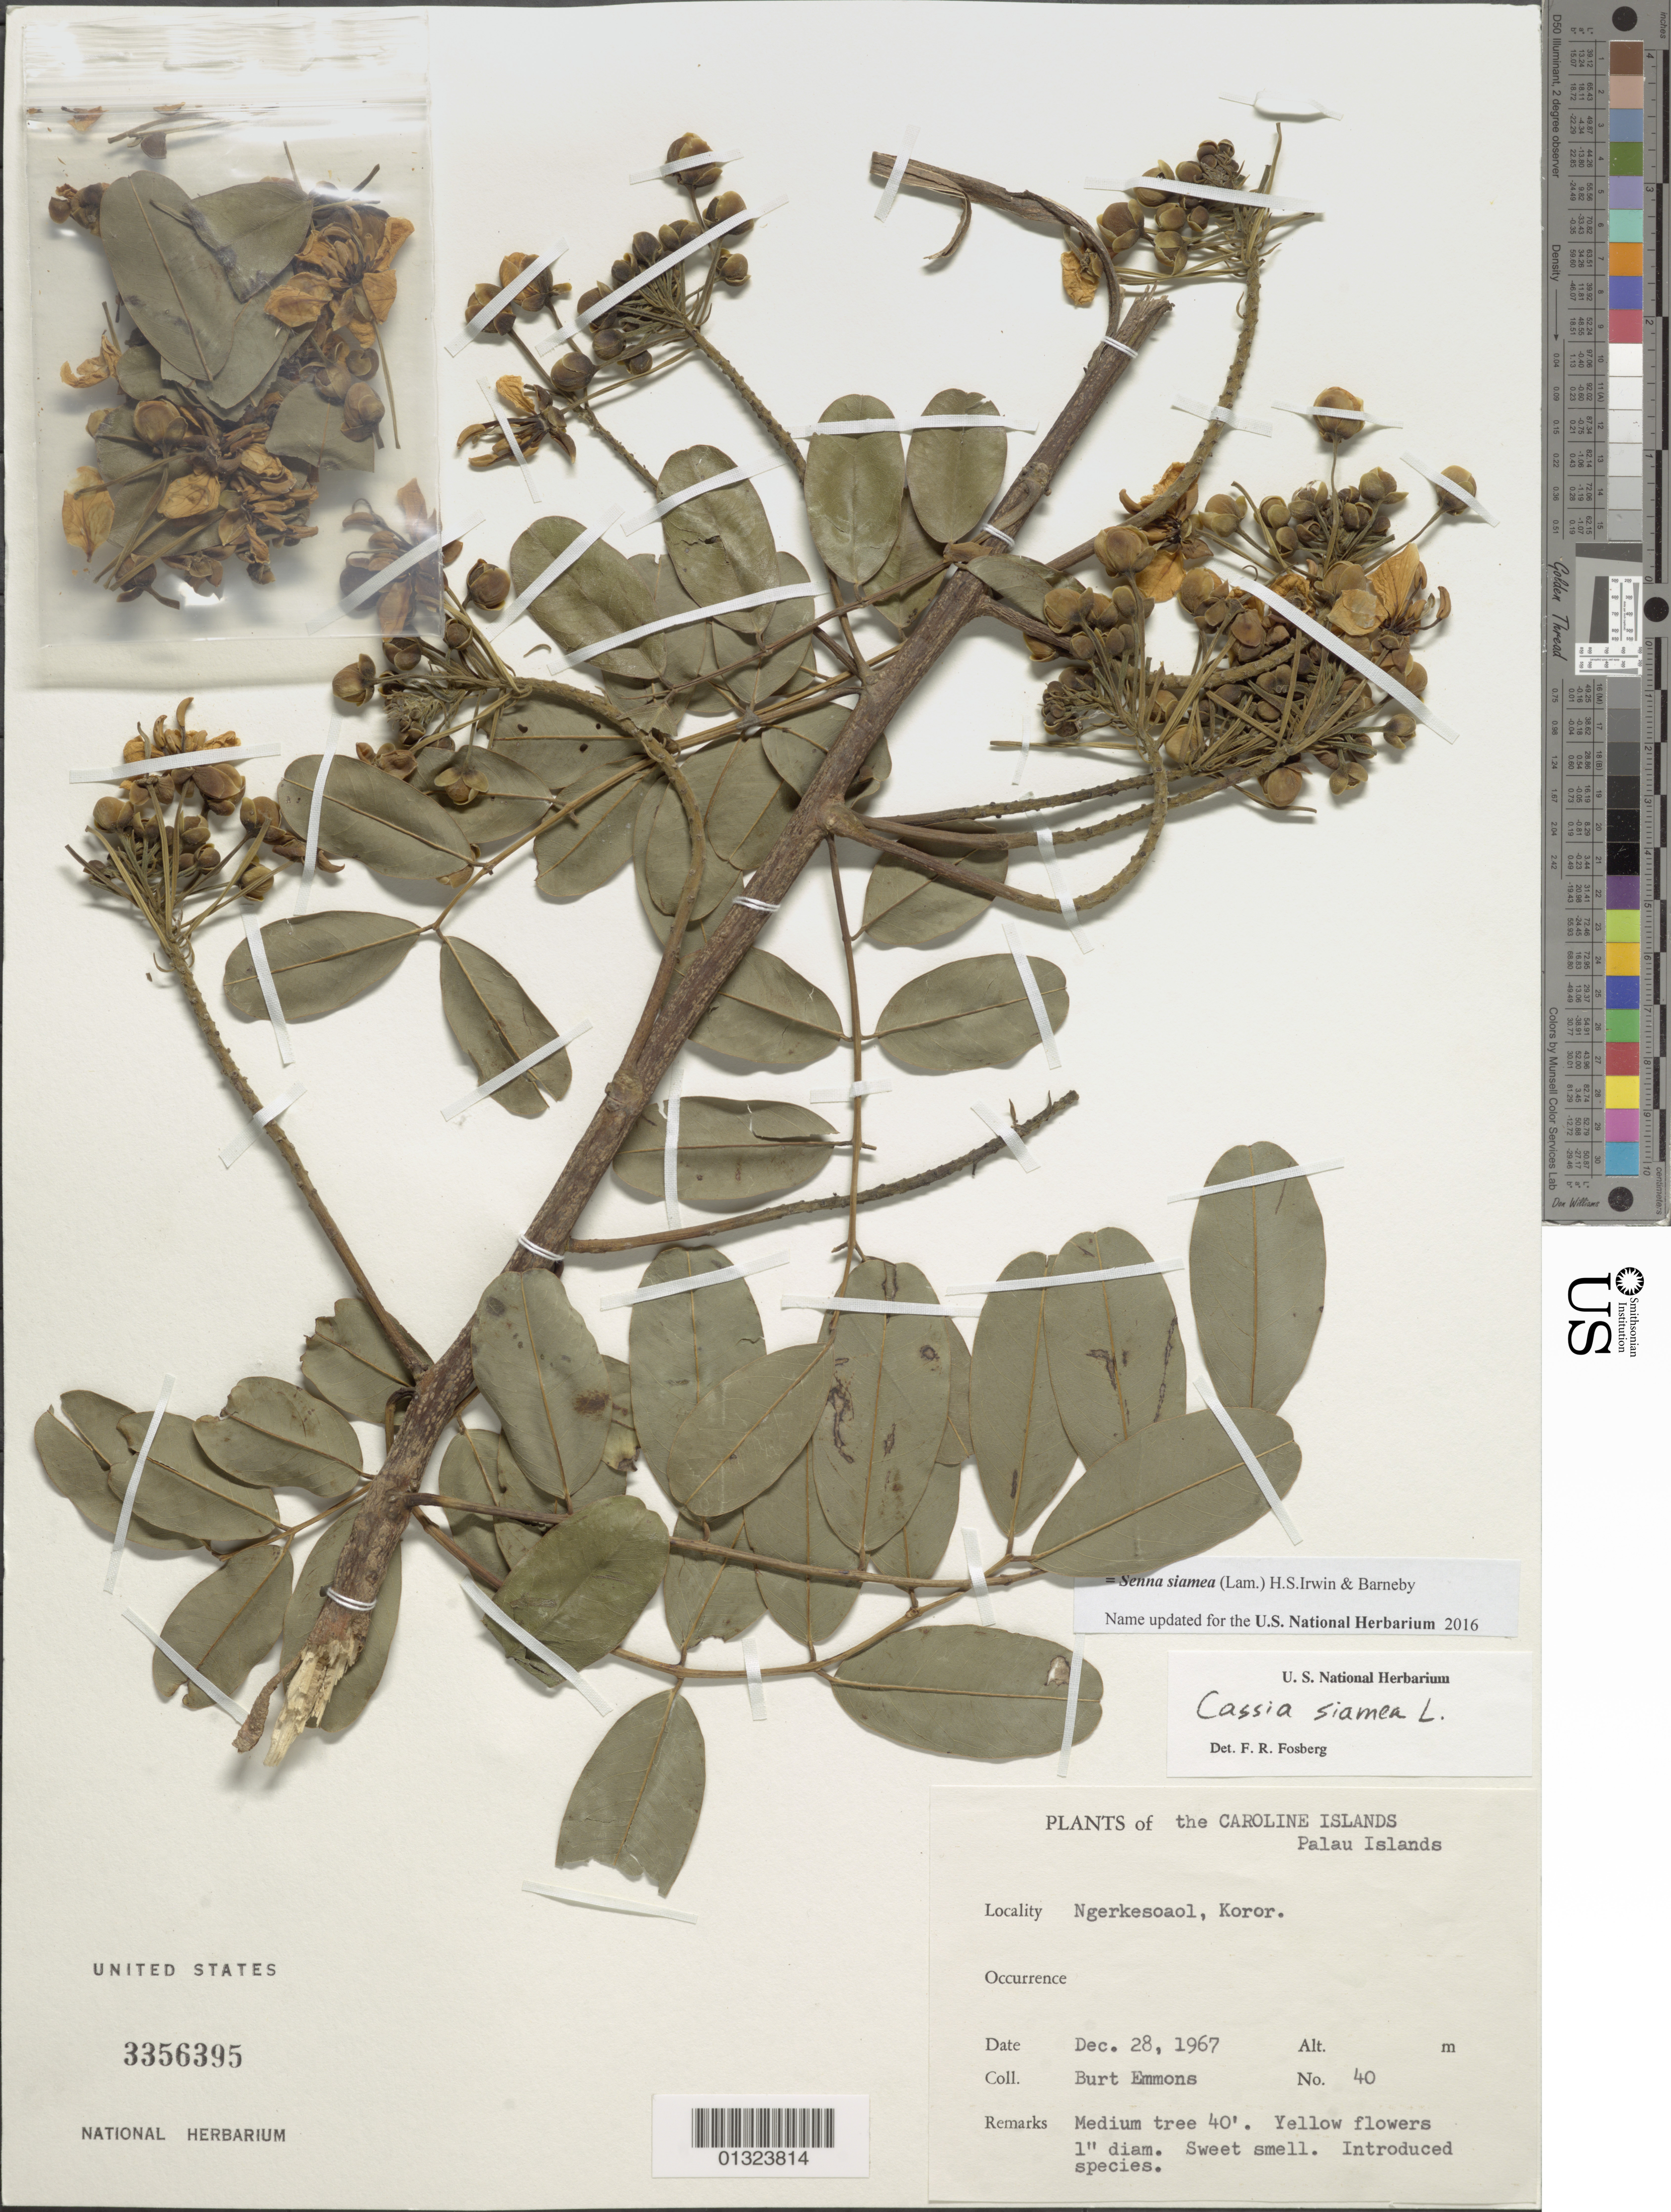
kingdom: Plantae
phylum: Tracheophyta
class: Magnoliopsida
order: Fabales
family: Fabaceae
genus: Senna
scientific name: Senna siamea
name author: (Lam.) H.S. Irwin & Barneby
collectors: B. Emmons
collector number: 40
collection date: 1967-12-28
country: Palau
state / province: Koror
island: Oreor (Koror)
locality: Ngerkesoaol, Koror.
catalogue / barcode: US 3356395